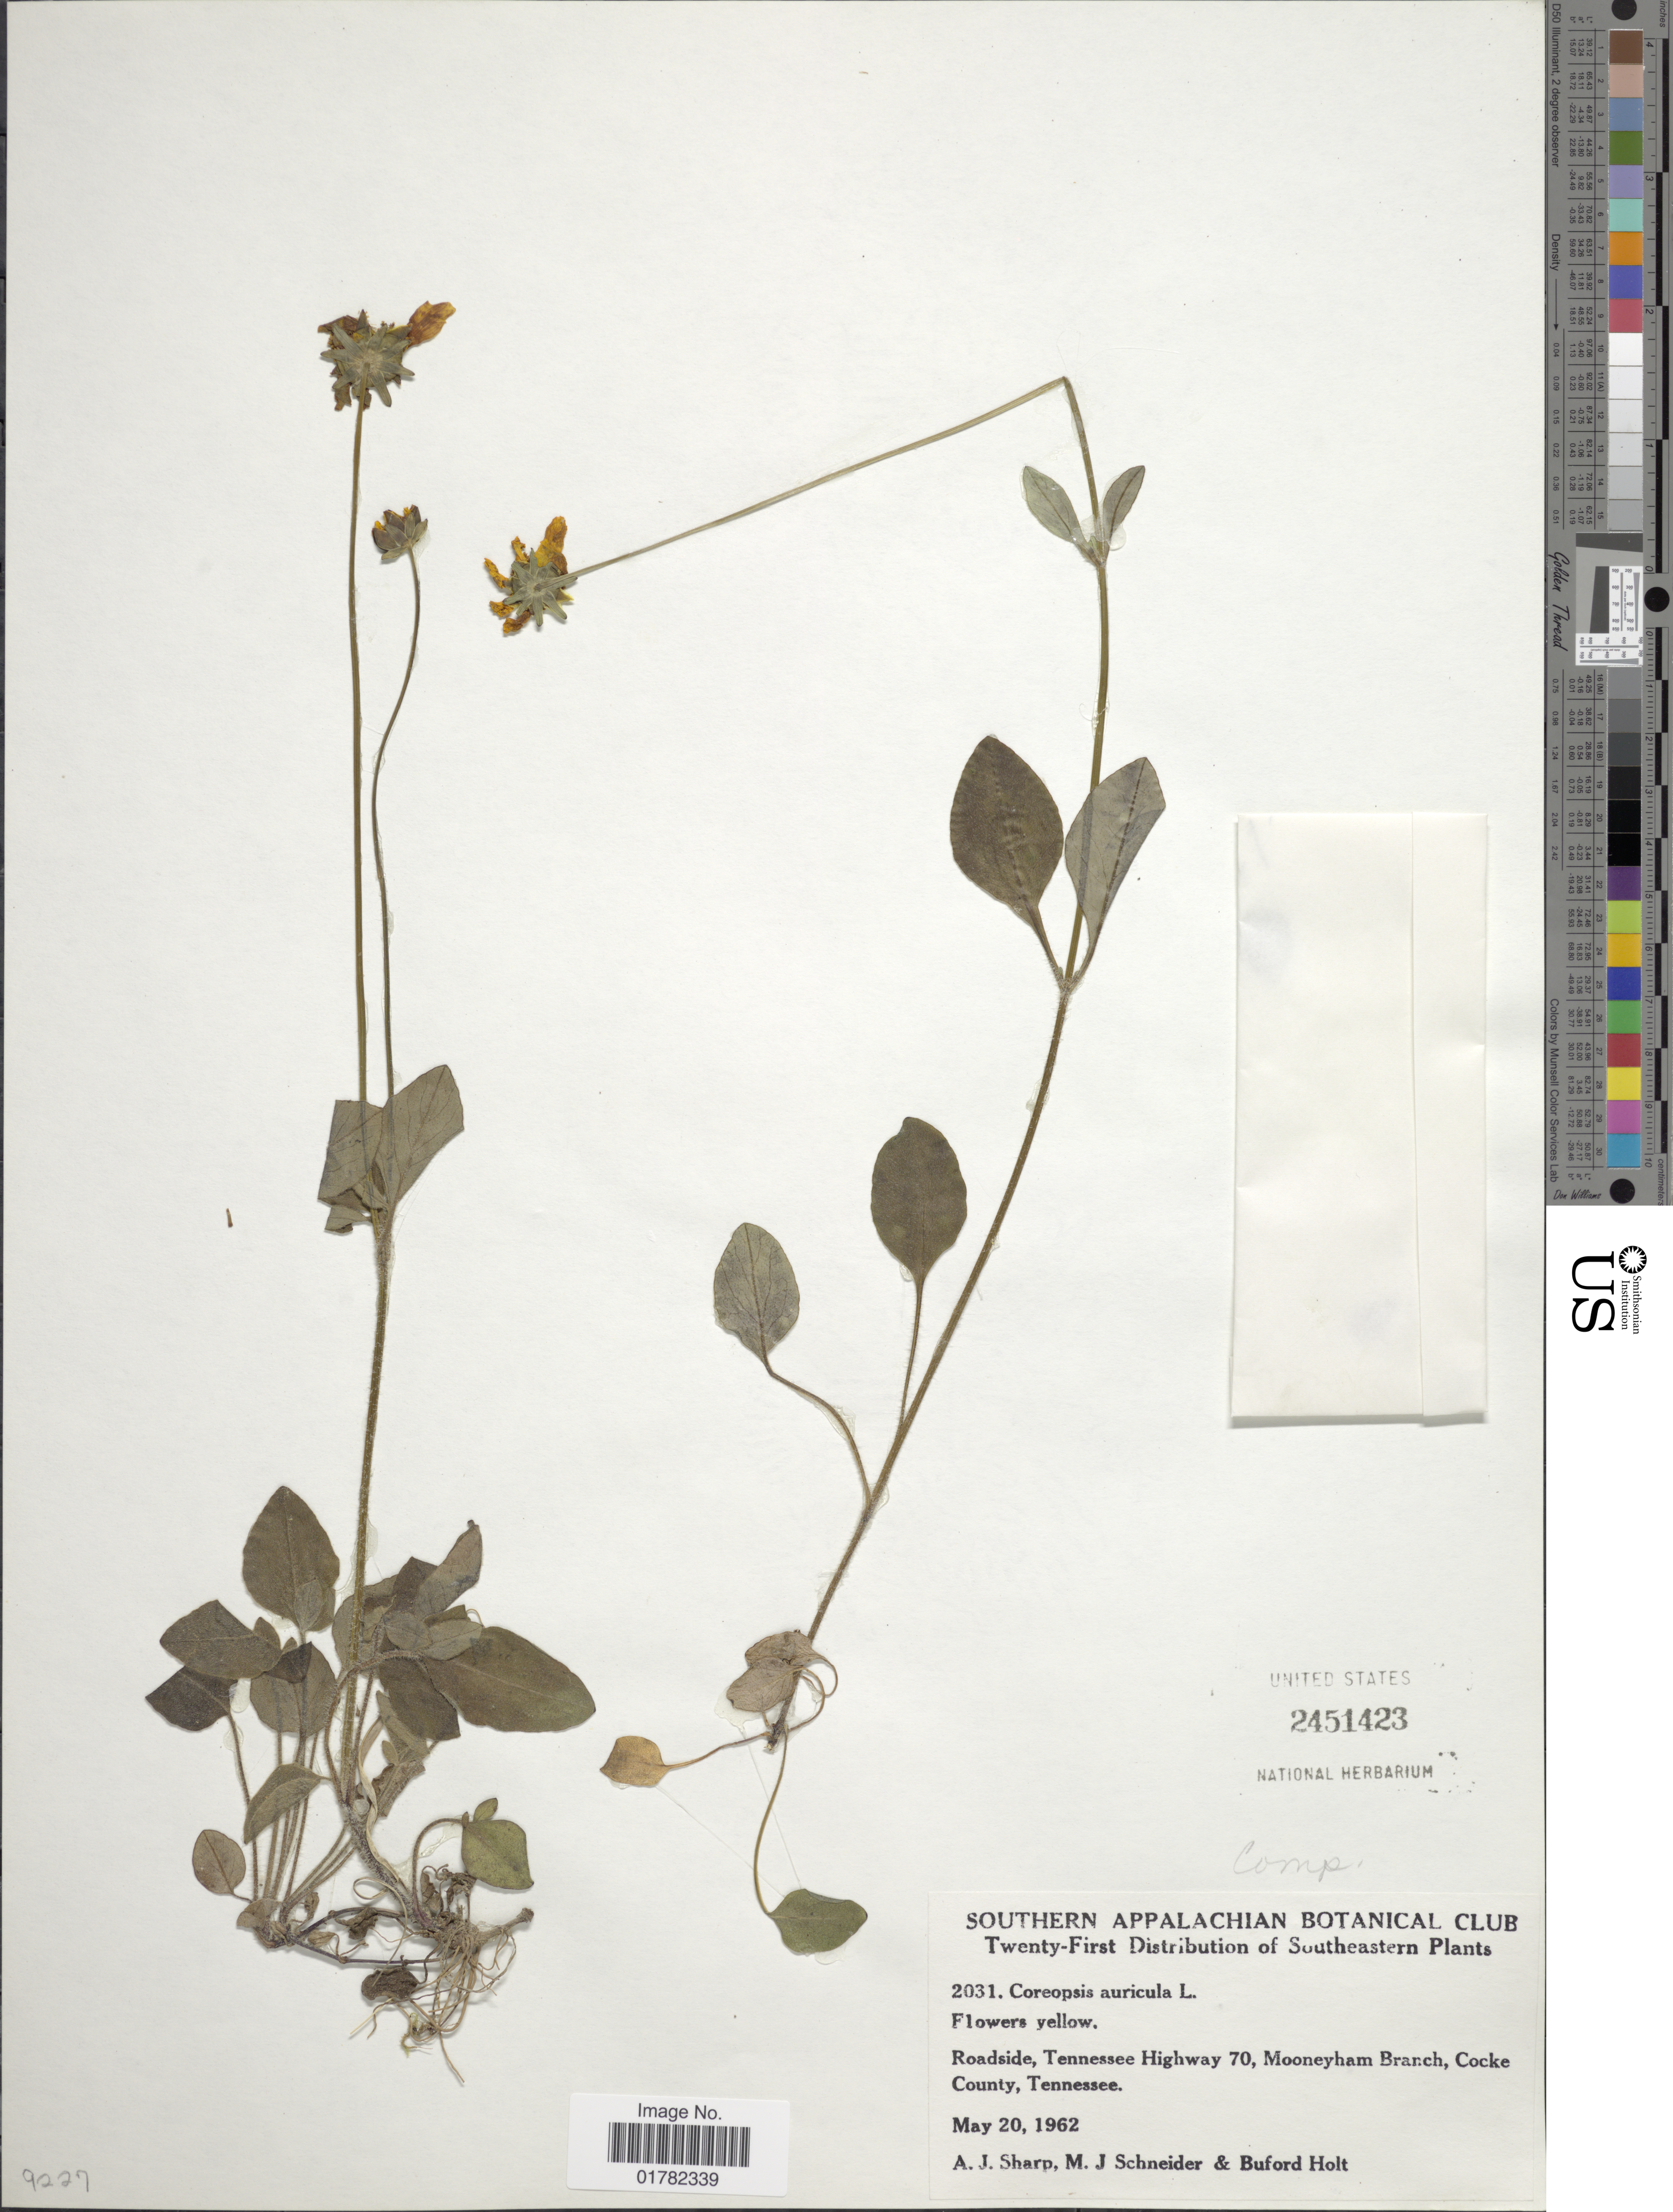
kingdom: Plantae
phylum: Tracheophyta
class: Magnoliopsida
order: Asterales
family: Asteraceae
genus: Coreopsis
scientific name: Coreopsis auriculata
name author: L.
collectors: A. J. Sharp, M. Schneider & B. Holt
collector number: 2031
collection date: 1962-05-20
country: United States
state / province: Tennessee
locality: Southern Appalachian Botanical Club, Southeastern, roadside, Tennessee Highway 70, Mooneyham Branch, Cocke County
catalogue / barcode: US 2451423